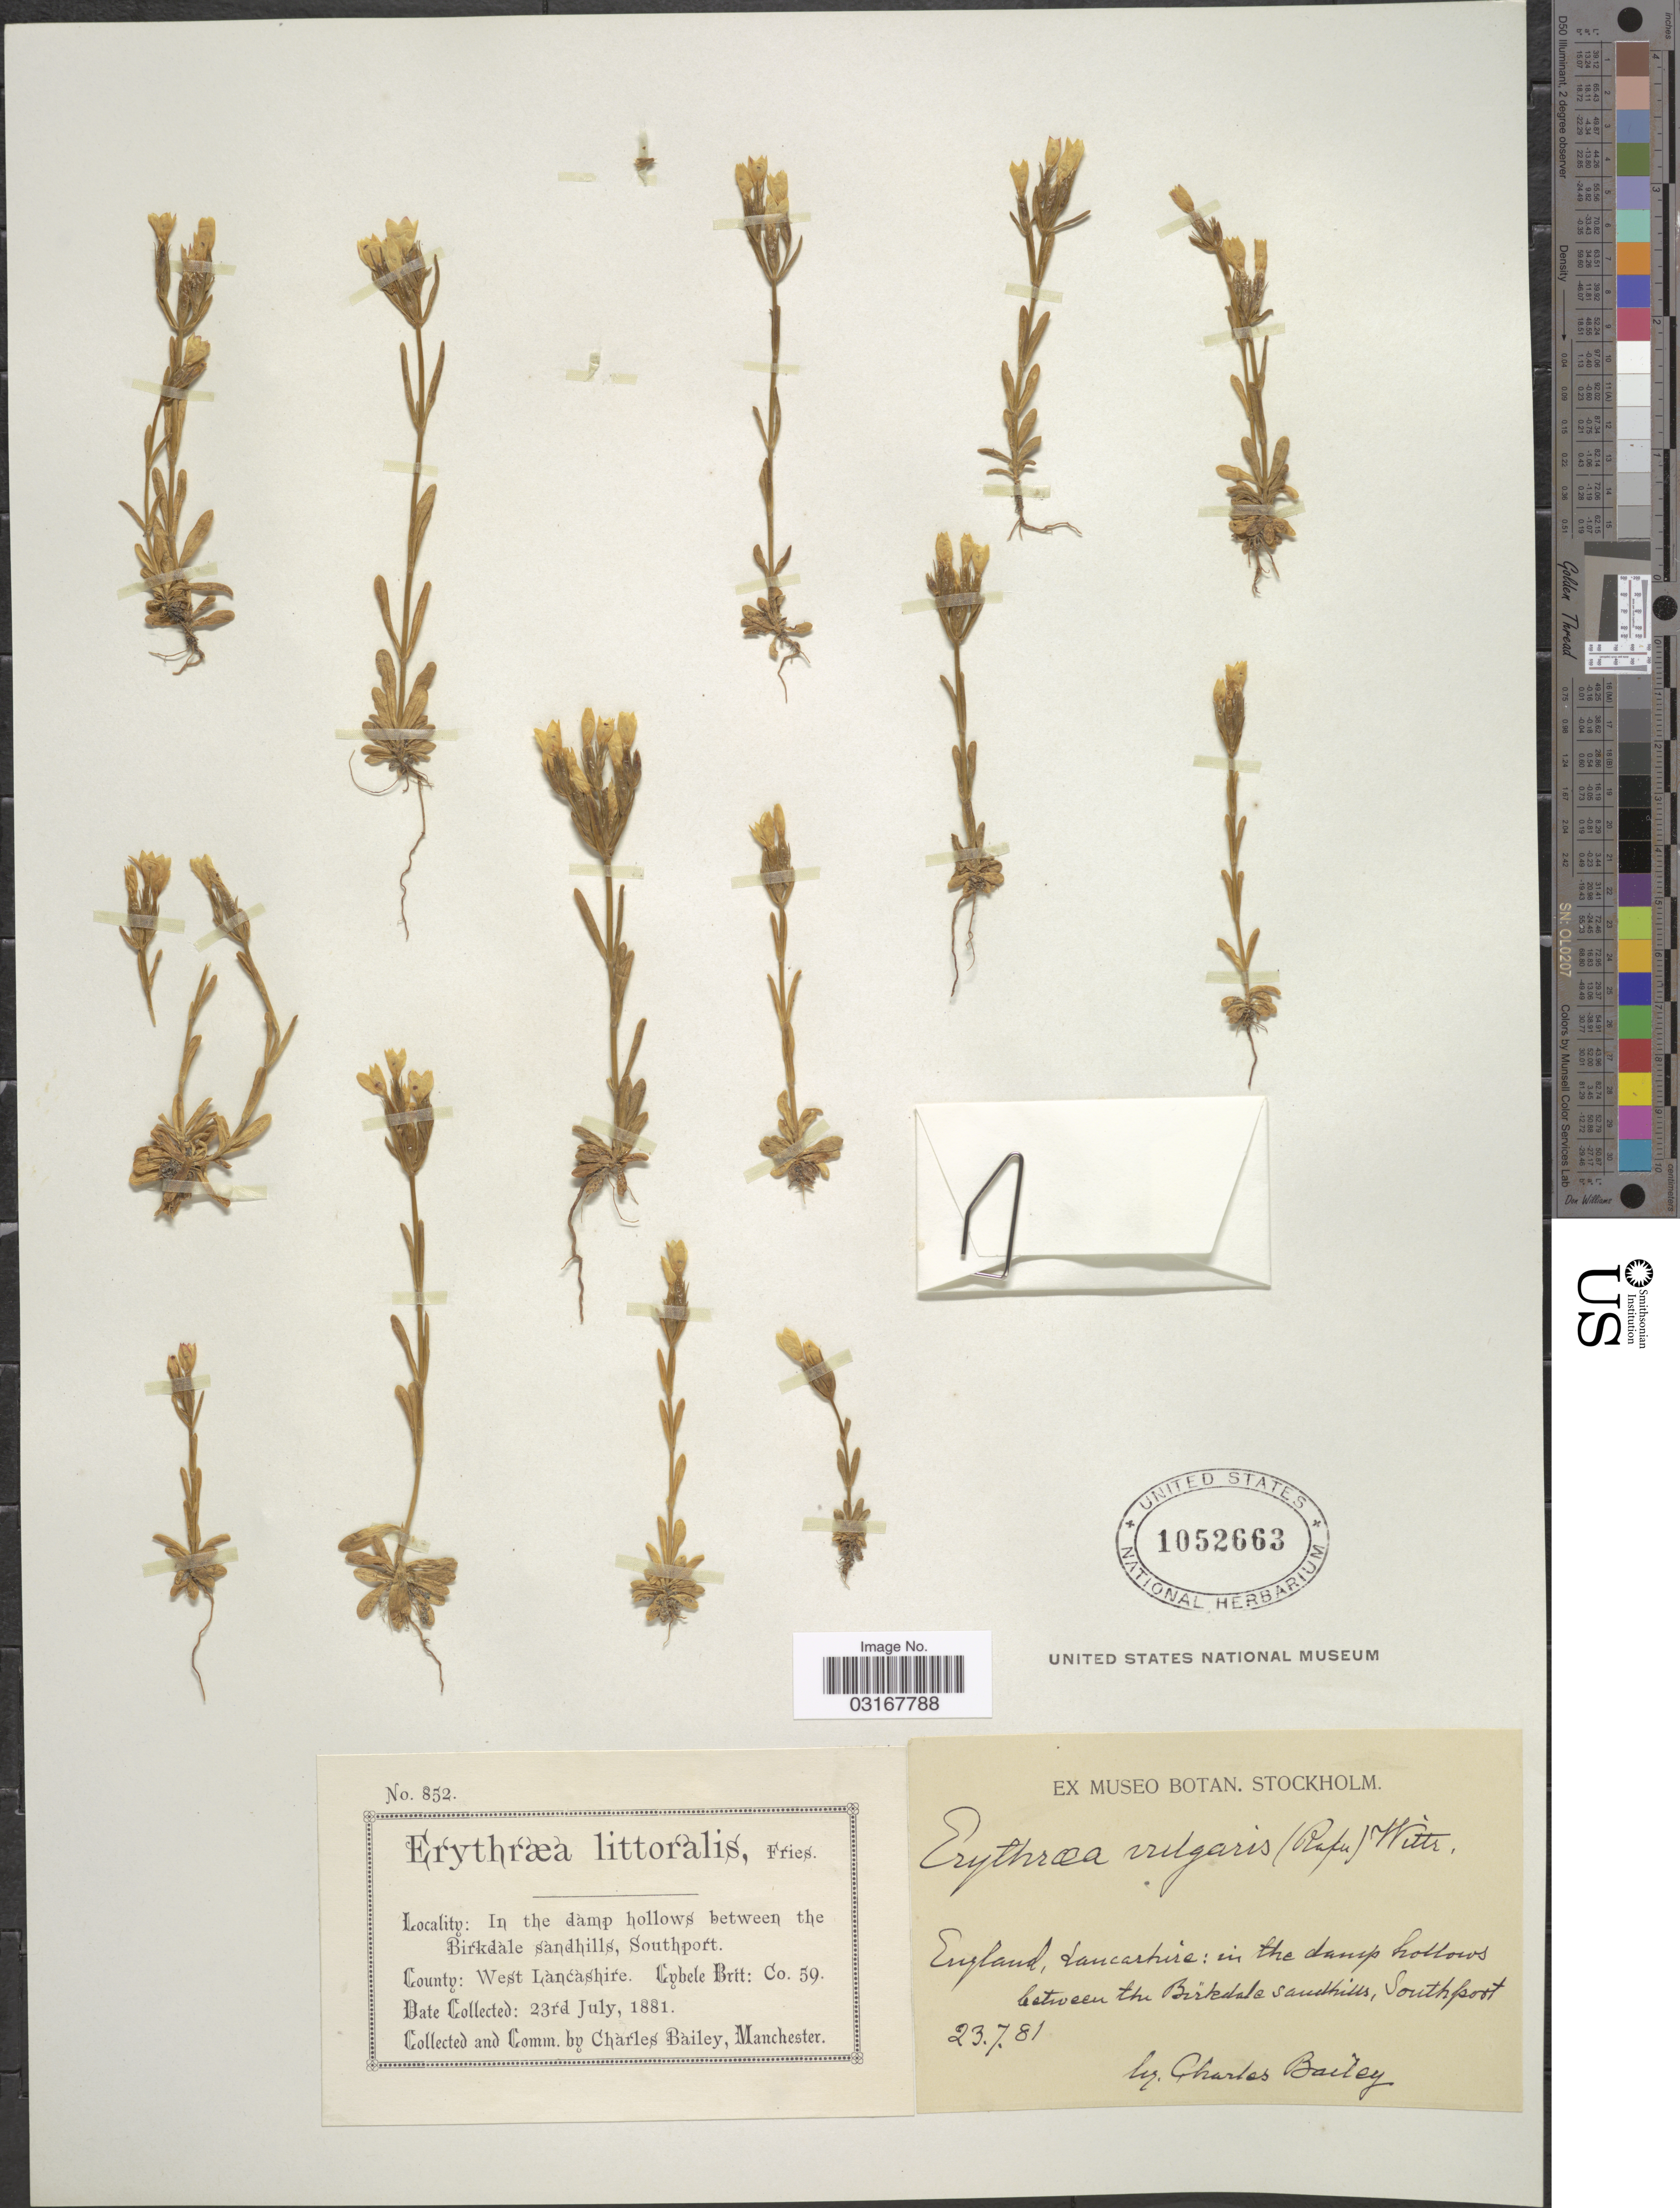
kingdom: Plantae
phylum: Tracheophyta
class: Magnoliopsida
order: Gentianales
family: Gentianaceae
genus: Centaurium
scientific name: Centaurium vulgaris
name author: Godr.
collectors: C. Bailey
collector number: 852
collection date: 1881-07-23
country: United Kingdom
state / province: England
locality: In the damp hollows between the Birkdale sandhills, Southport. County: West Lancashire.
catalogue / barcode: US 1052663